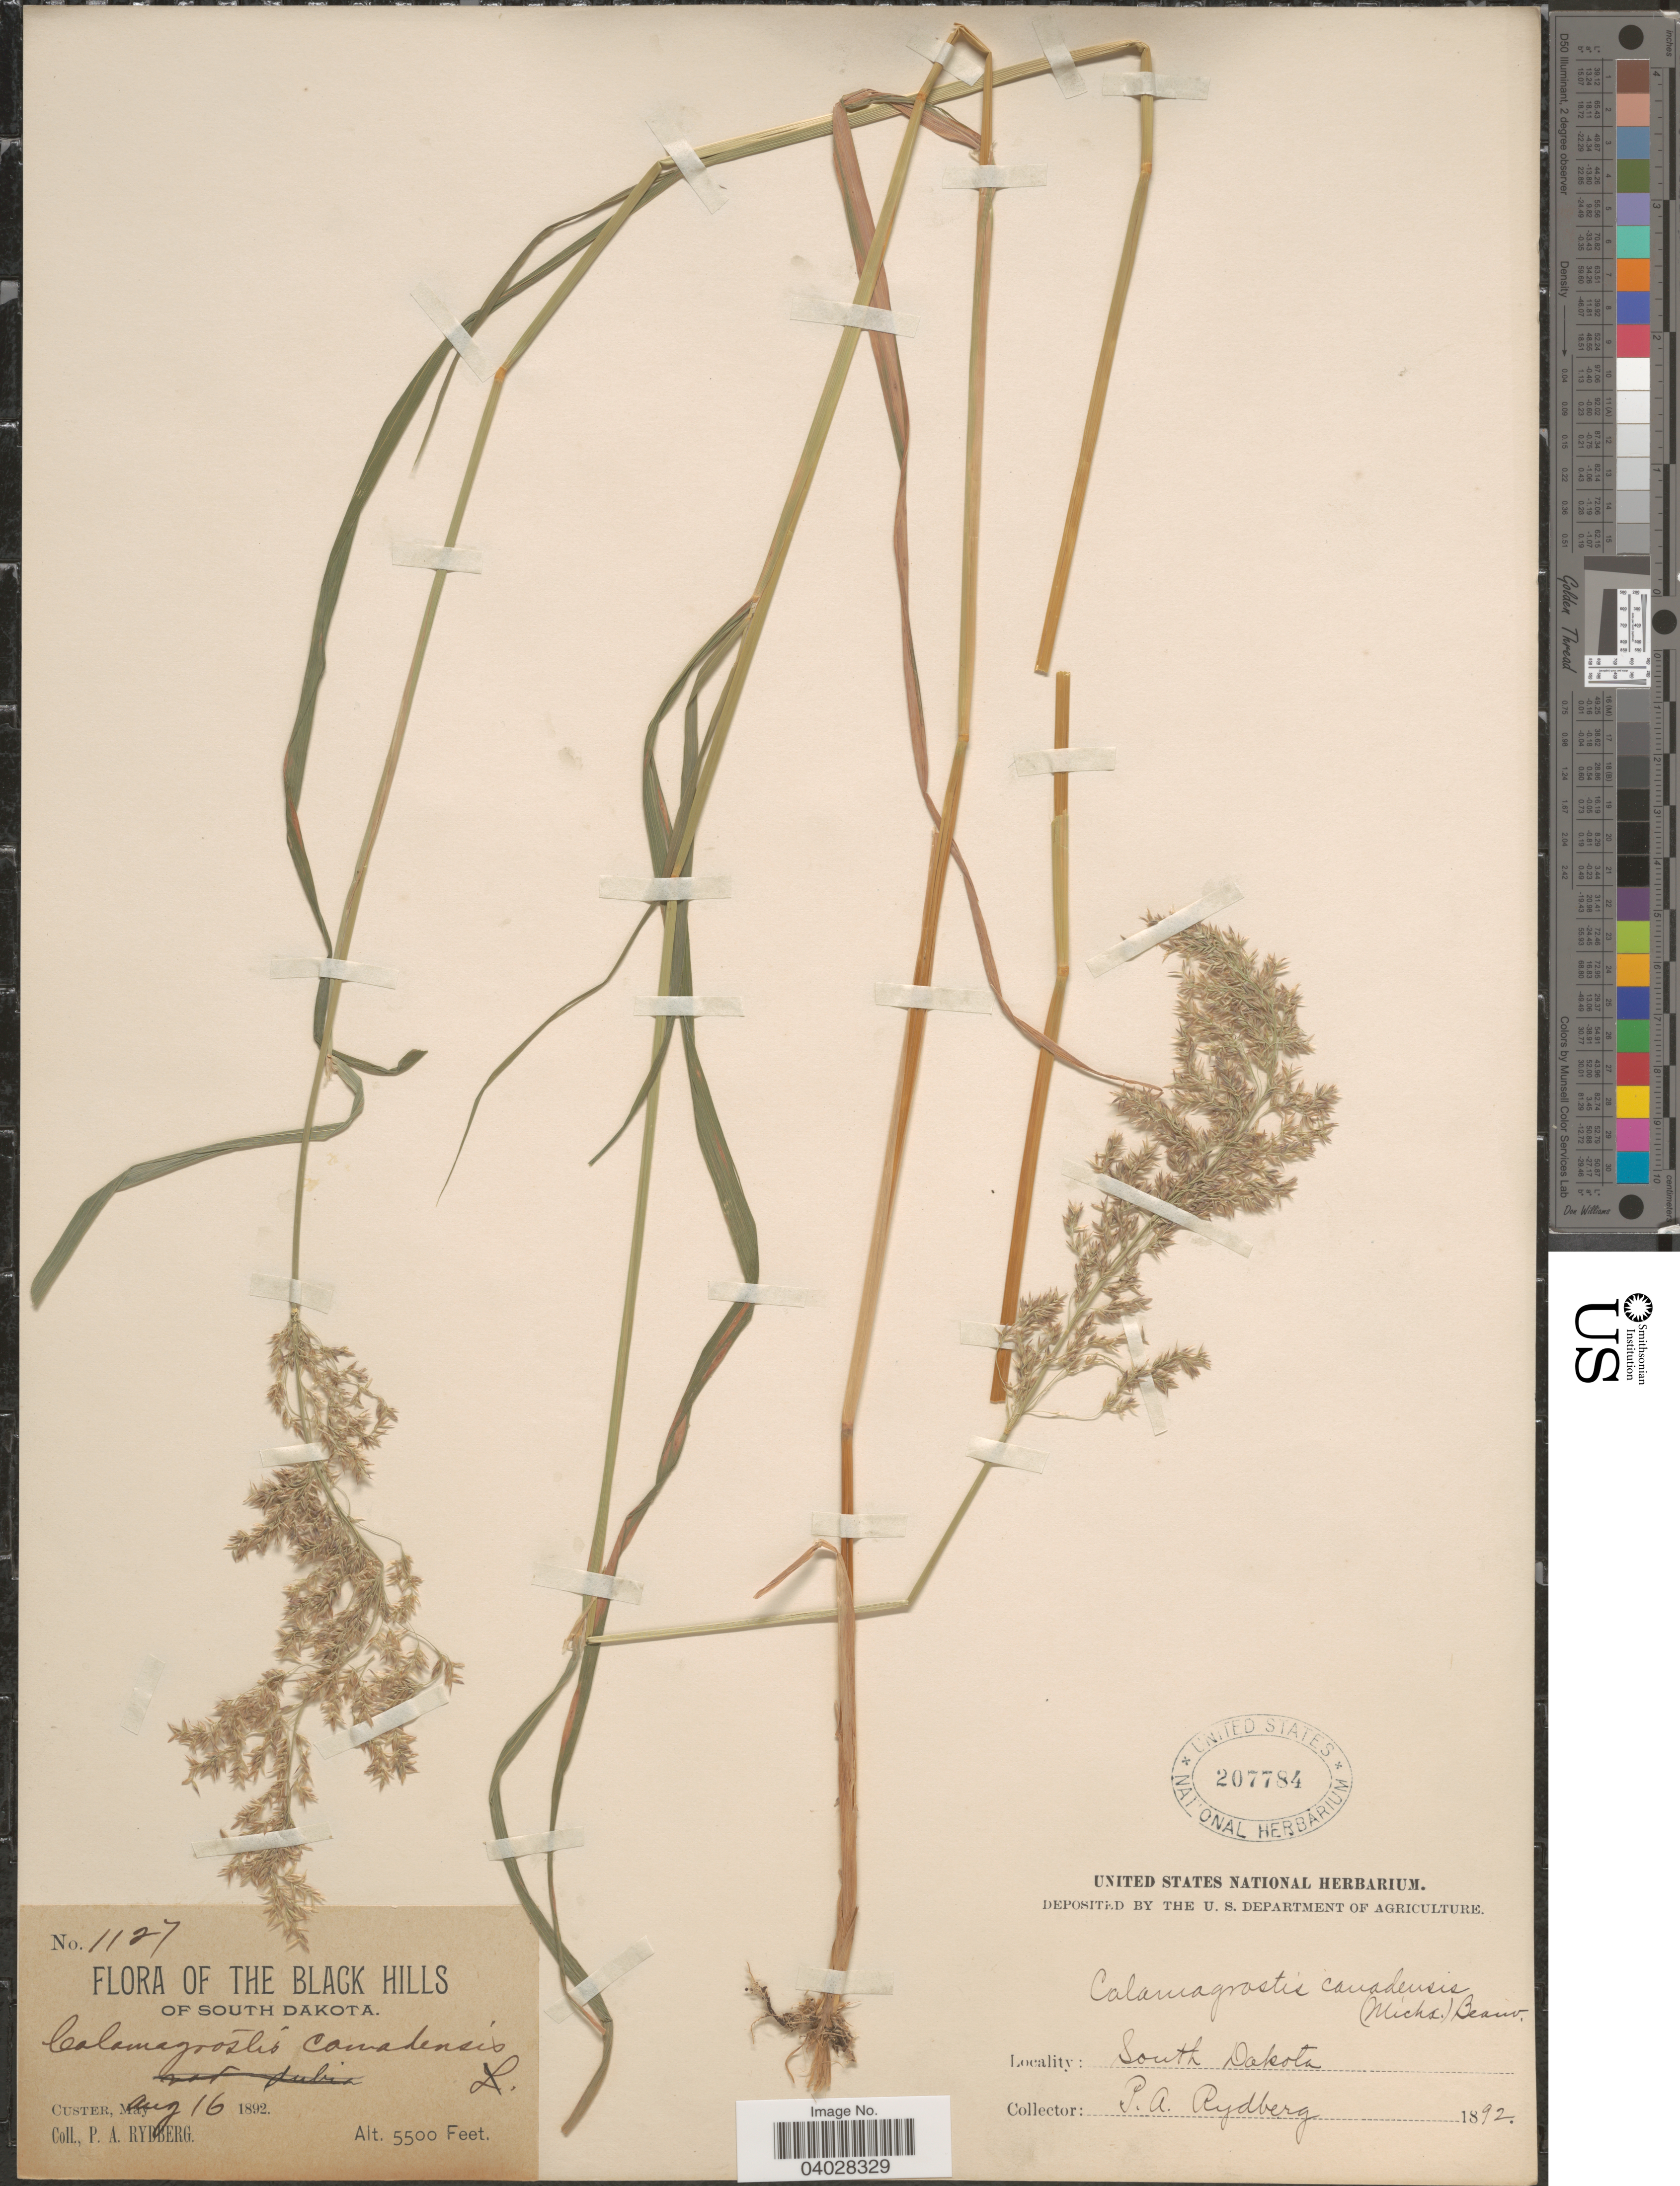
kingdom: Plantae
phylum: Tracheophyta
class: Liliopsida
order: Poales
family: Poaceae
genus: Calamagrostis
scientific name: Calamagrostis canadensis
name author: (Michx.) P. Beauv.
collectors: P. A. Rydberg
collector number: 1127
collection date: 1892-08-16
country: United States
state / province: South Dakota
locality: The Black Hills of South Dakota.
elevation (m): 1676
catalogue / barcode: US 207784